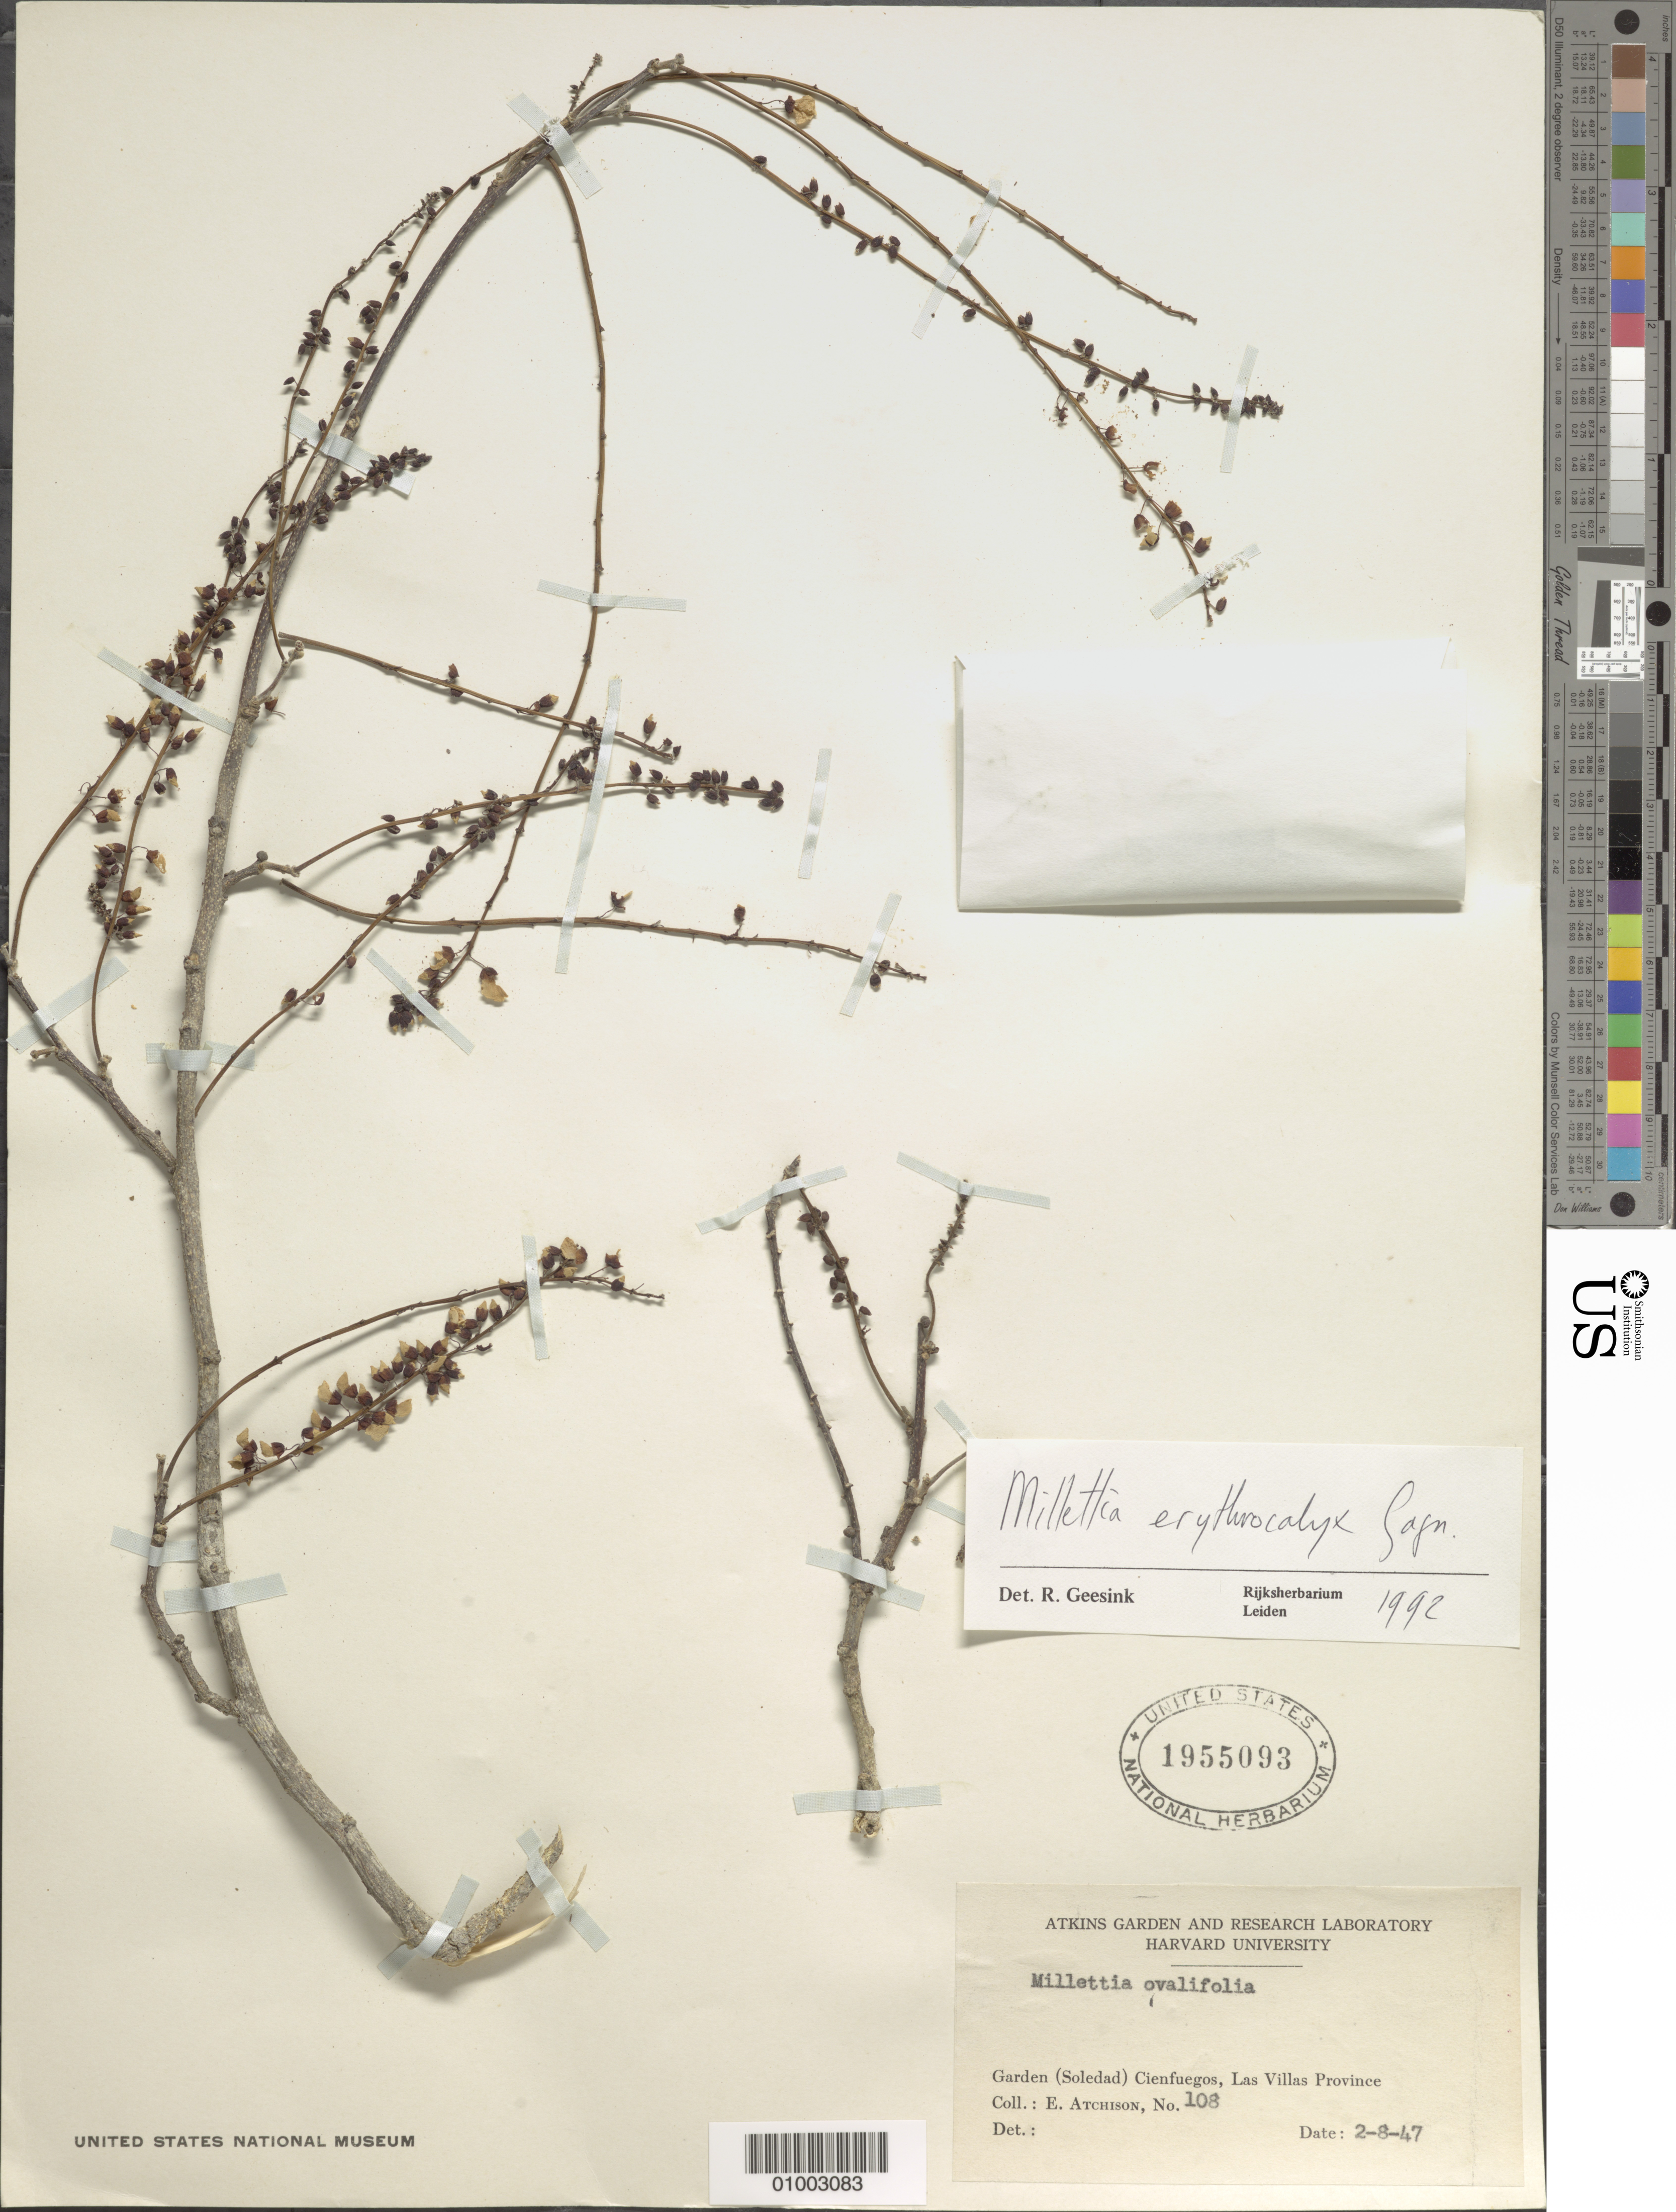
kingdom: Plantae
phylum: Tracheophyta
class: Magnoliopsida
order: Fabales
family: Fabaceae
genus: Millettia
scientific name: Millettia erythrocalyx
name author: Gagnep.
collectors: E. Atchison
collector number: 108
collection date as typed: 02 Aug 1947 or 08 Feb 1947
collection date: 1947-02-08 or 1947-08-02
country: Cuba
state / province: Cienfuegos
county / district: Cienfuegos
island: Cuba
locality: Soledad Garden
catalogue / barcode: US 1955093